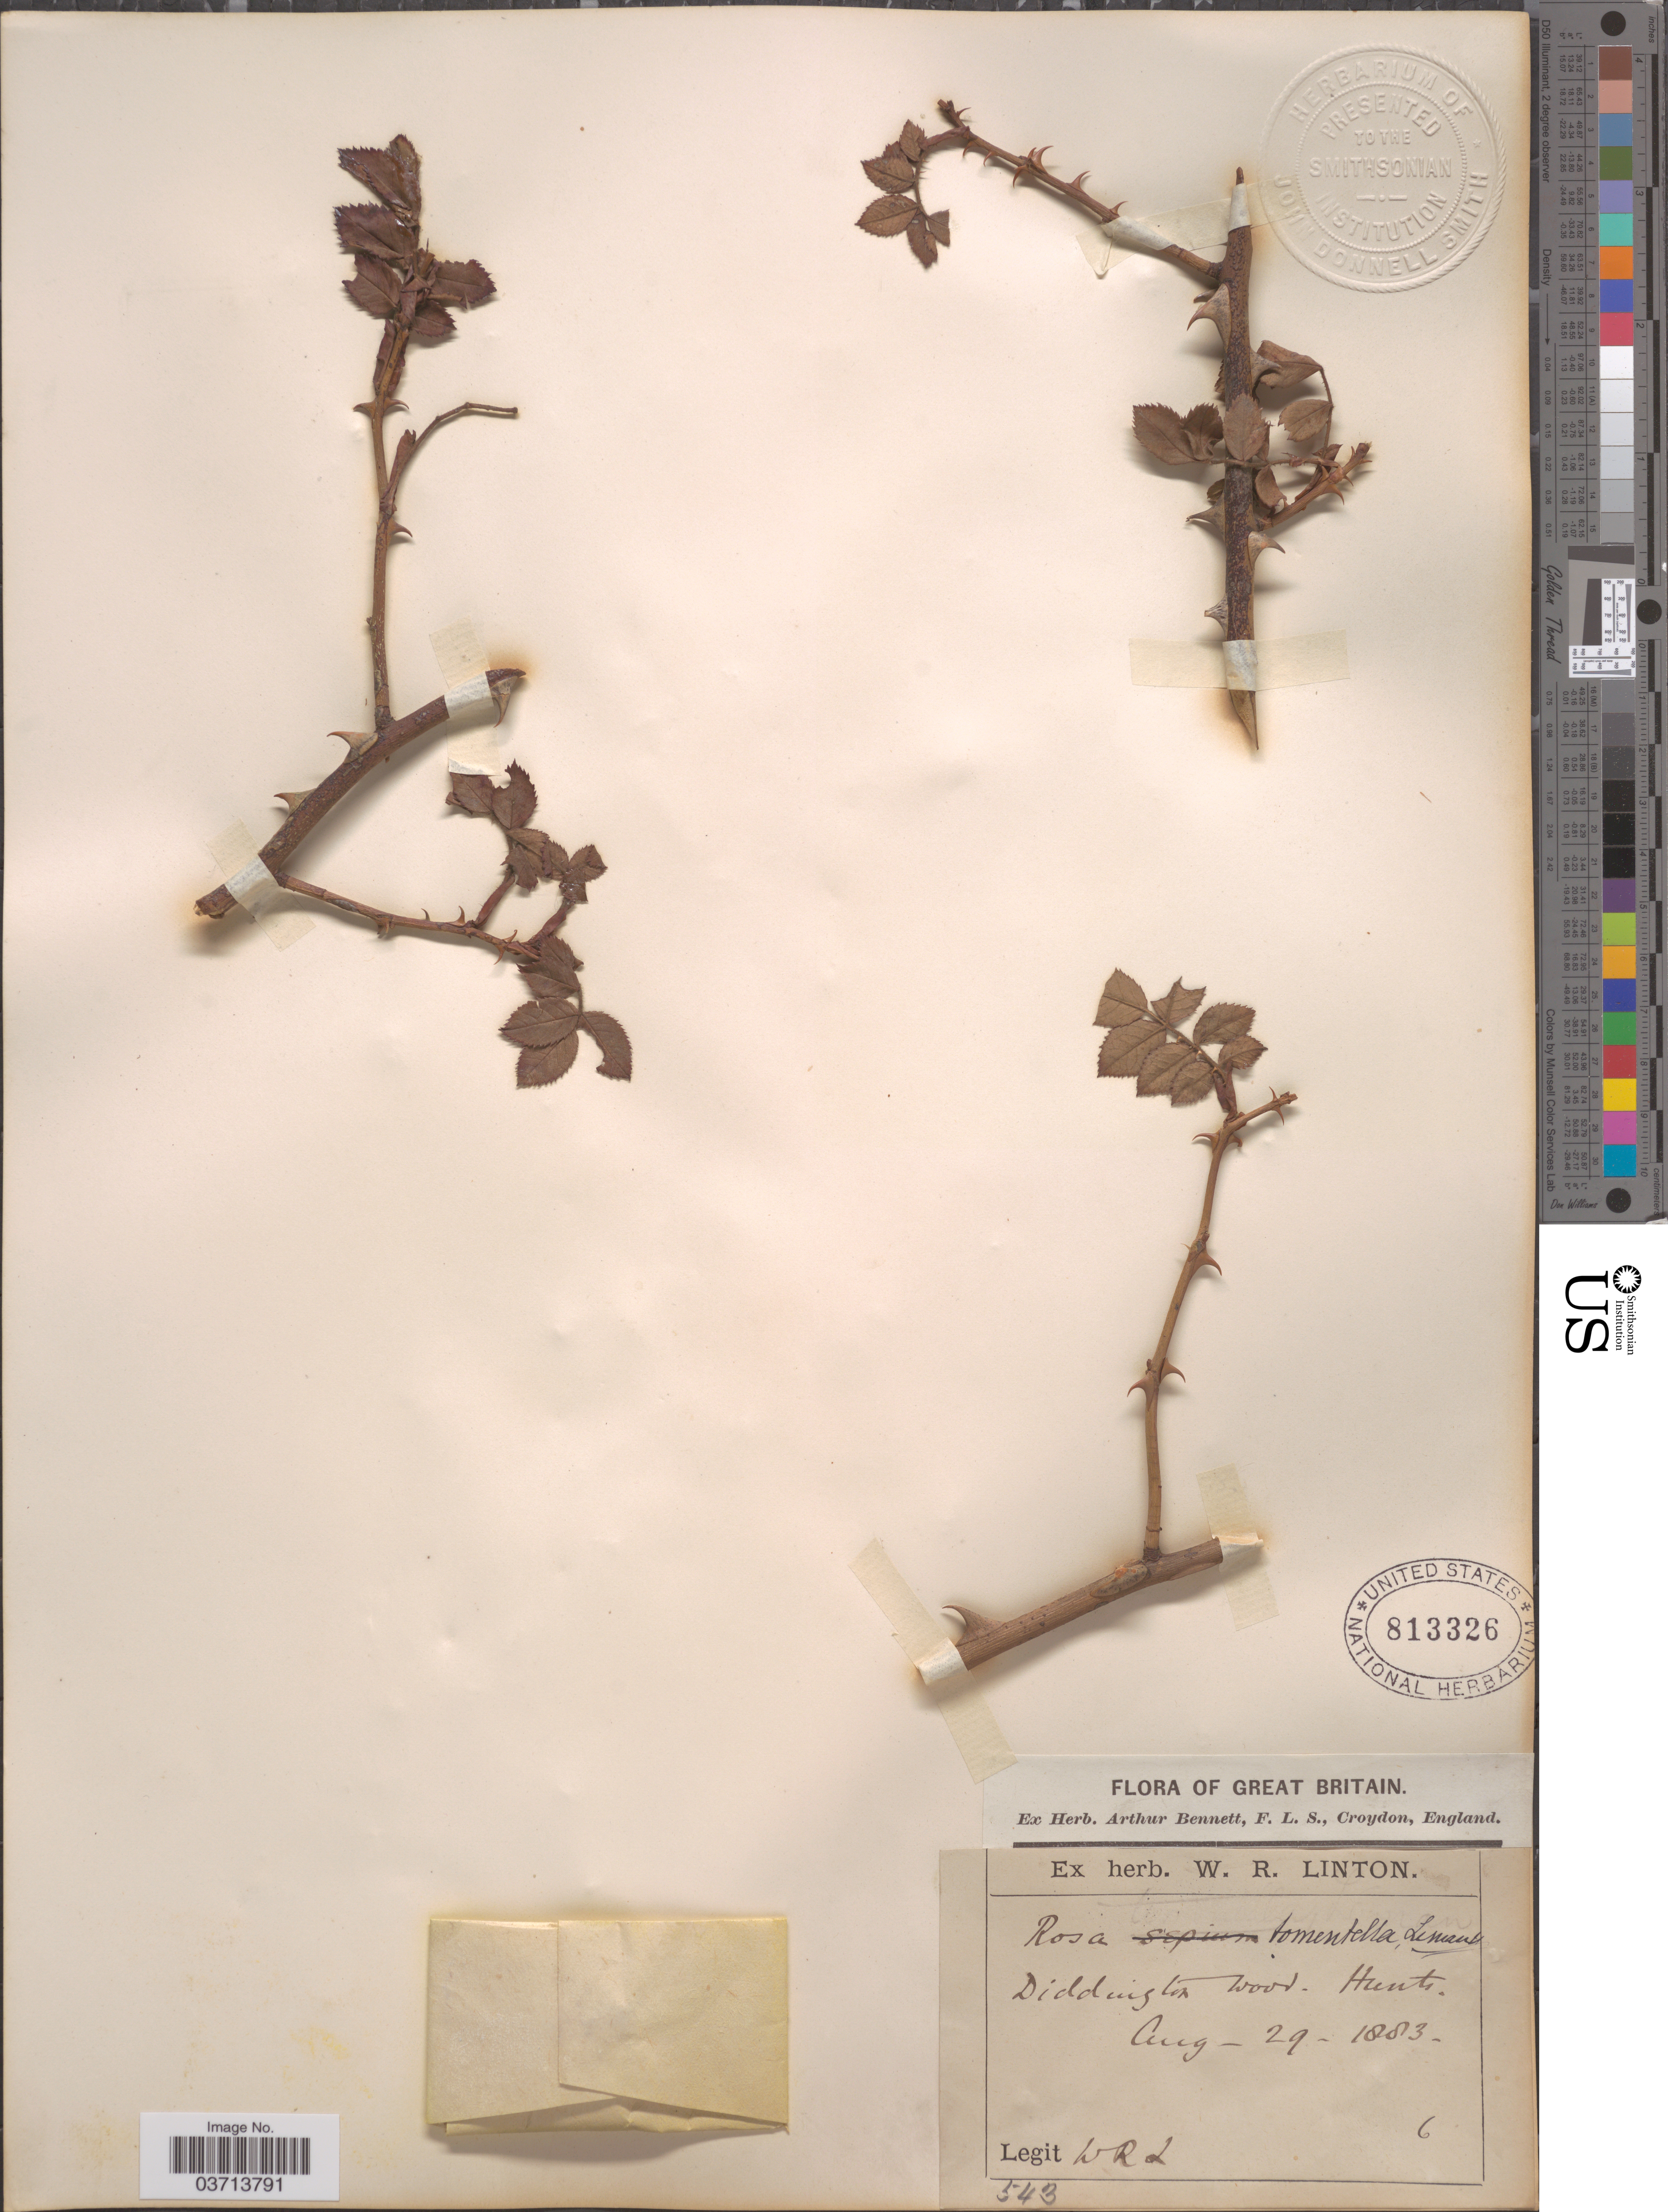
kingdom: Plantae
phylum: Tracheophyta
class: Magnoliopsida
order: Rosales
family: Rosaceae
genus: Rosa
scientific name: Rosa tomentella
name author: Léman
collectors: W. Linton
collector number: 6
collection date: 1883-08-29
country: United Kingdom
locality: Great Britain. Diddington wood. Hunts.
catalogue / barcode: US 813326